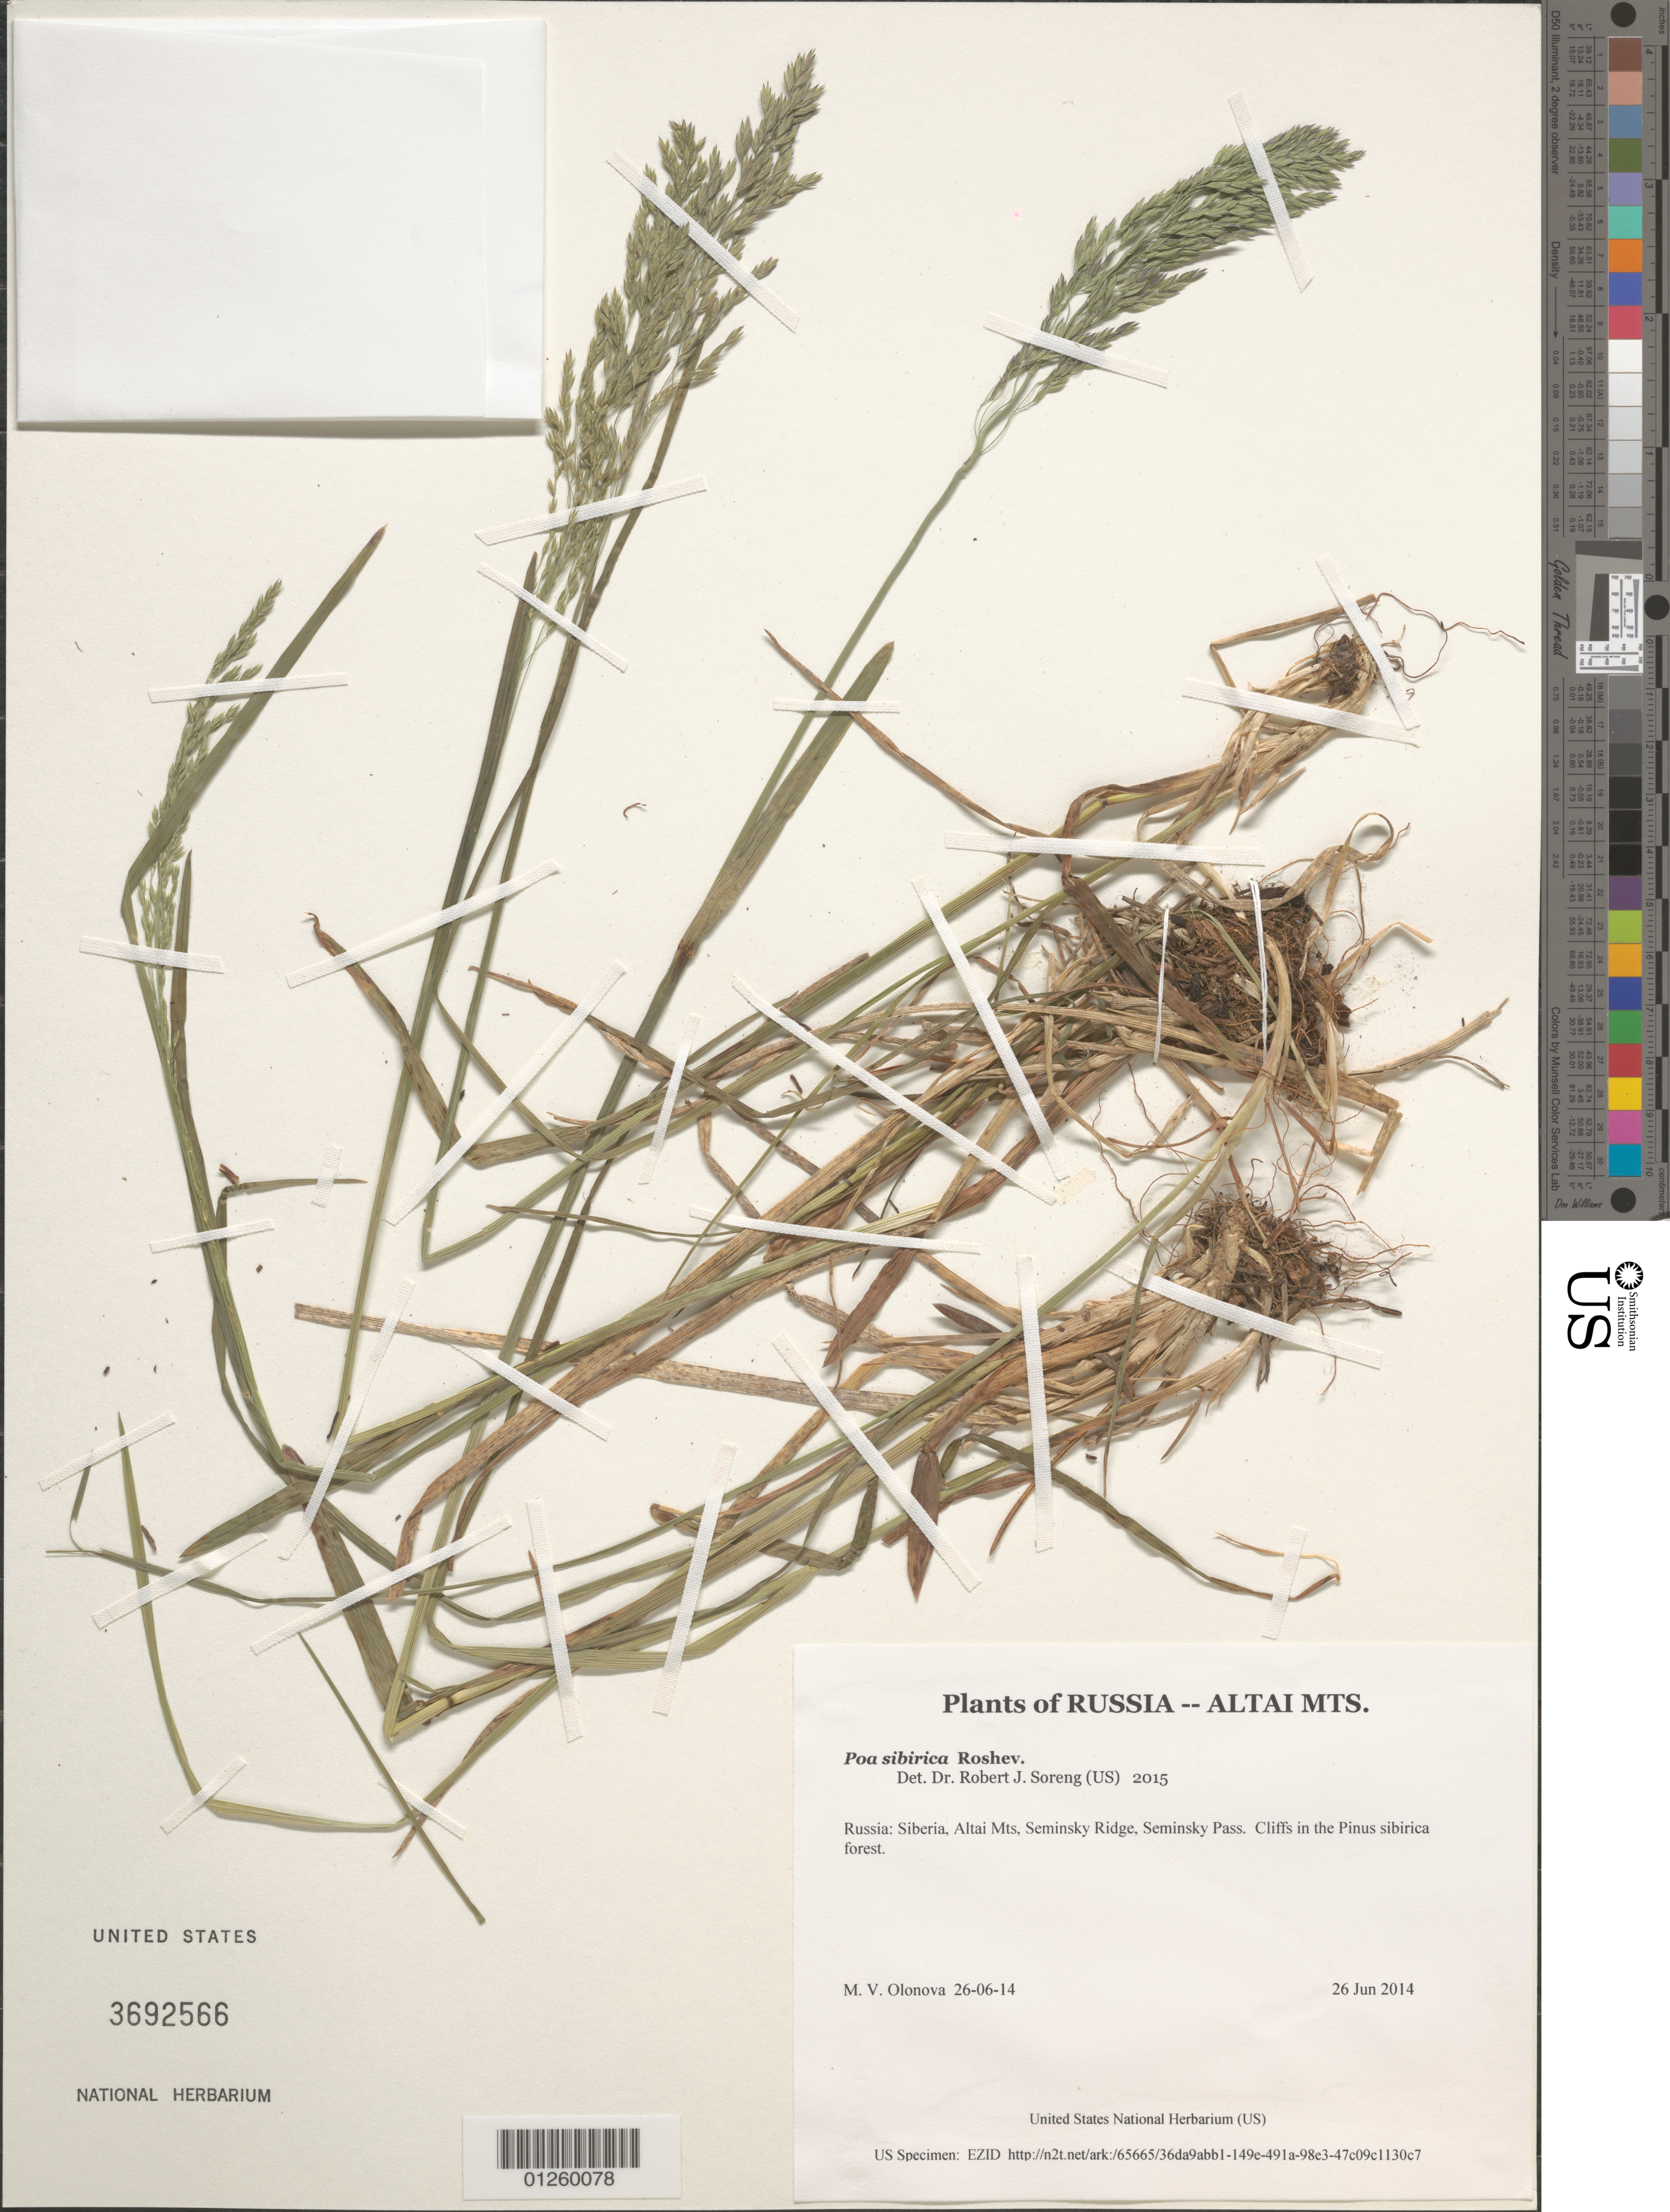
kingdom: Plantae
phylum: Tracheophyta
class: Liliopsida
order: Poales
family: Poaceae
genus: Poa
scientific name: Poa sibirica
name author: Roshev.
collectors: M. V. Olonova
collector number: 26-06-14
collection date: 2014-06-26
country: Russian Federation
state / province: Altai Republic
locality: Siberia, Altai Mts, Seminsky Ridge, Seminsky Pass. Cliffs in the Pinus sibirica forest.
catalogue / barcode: US 3692566